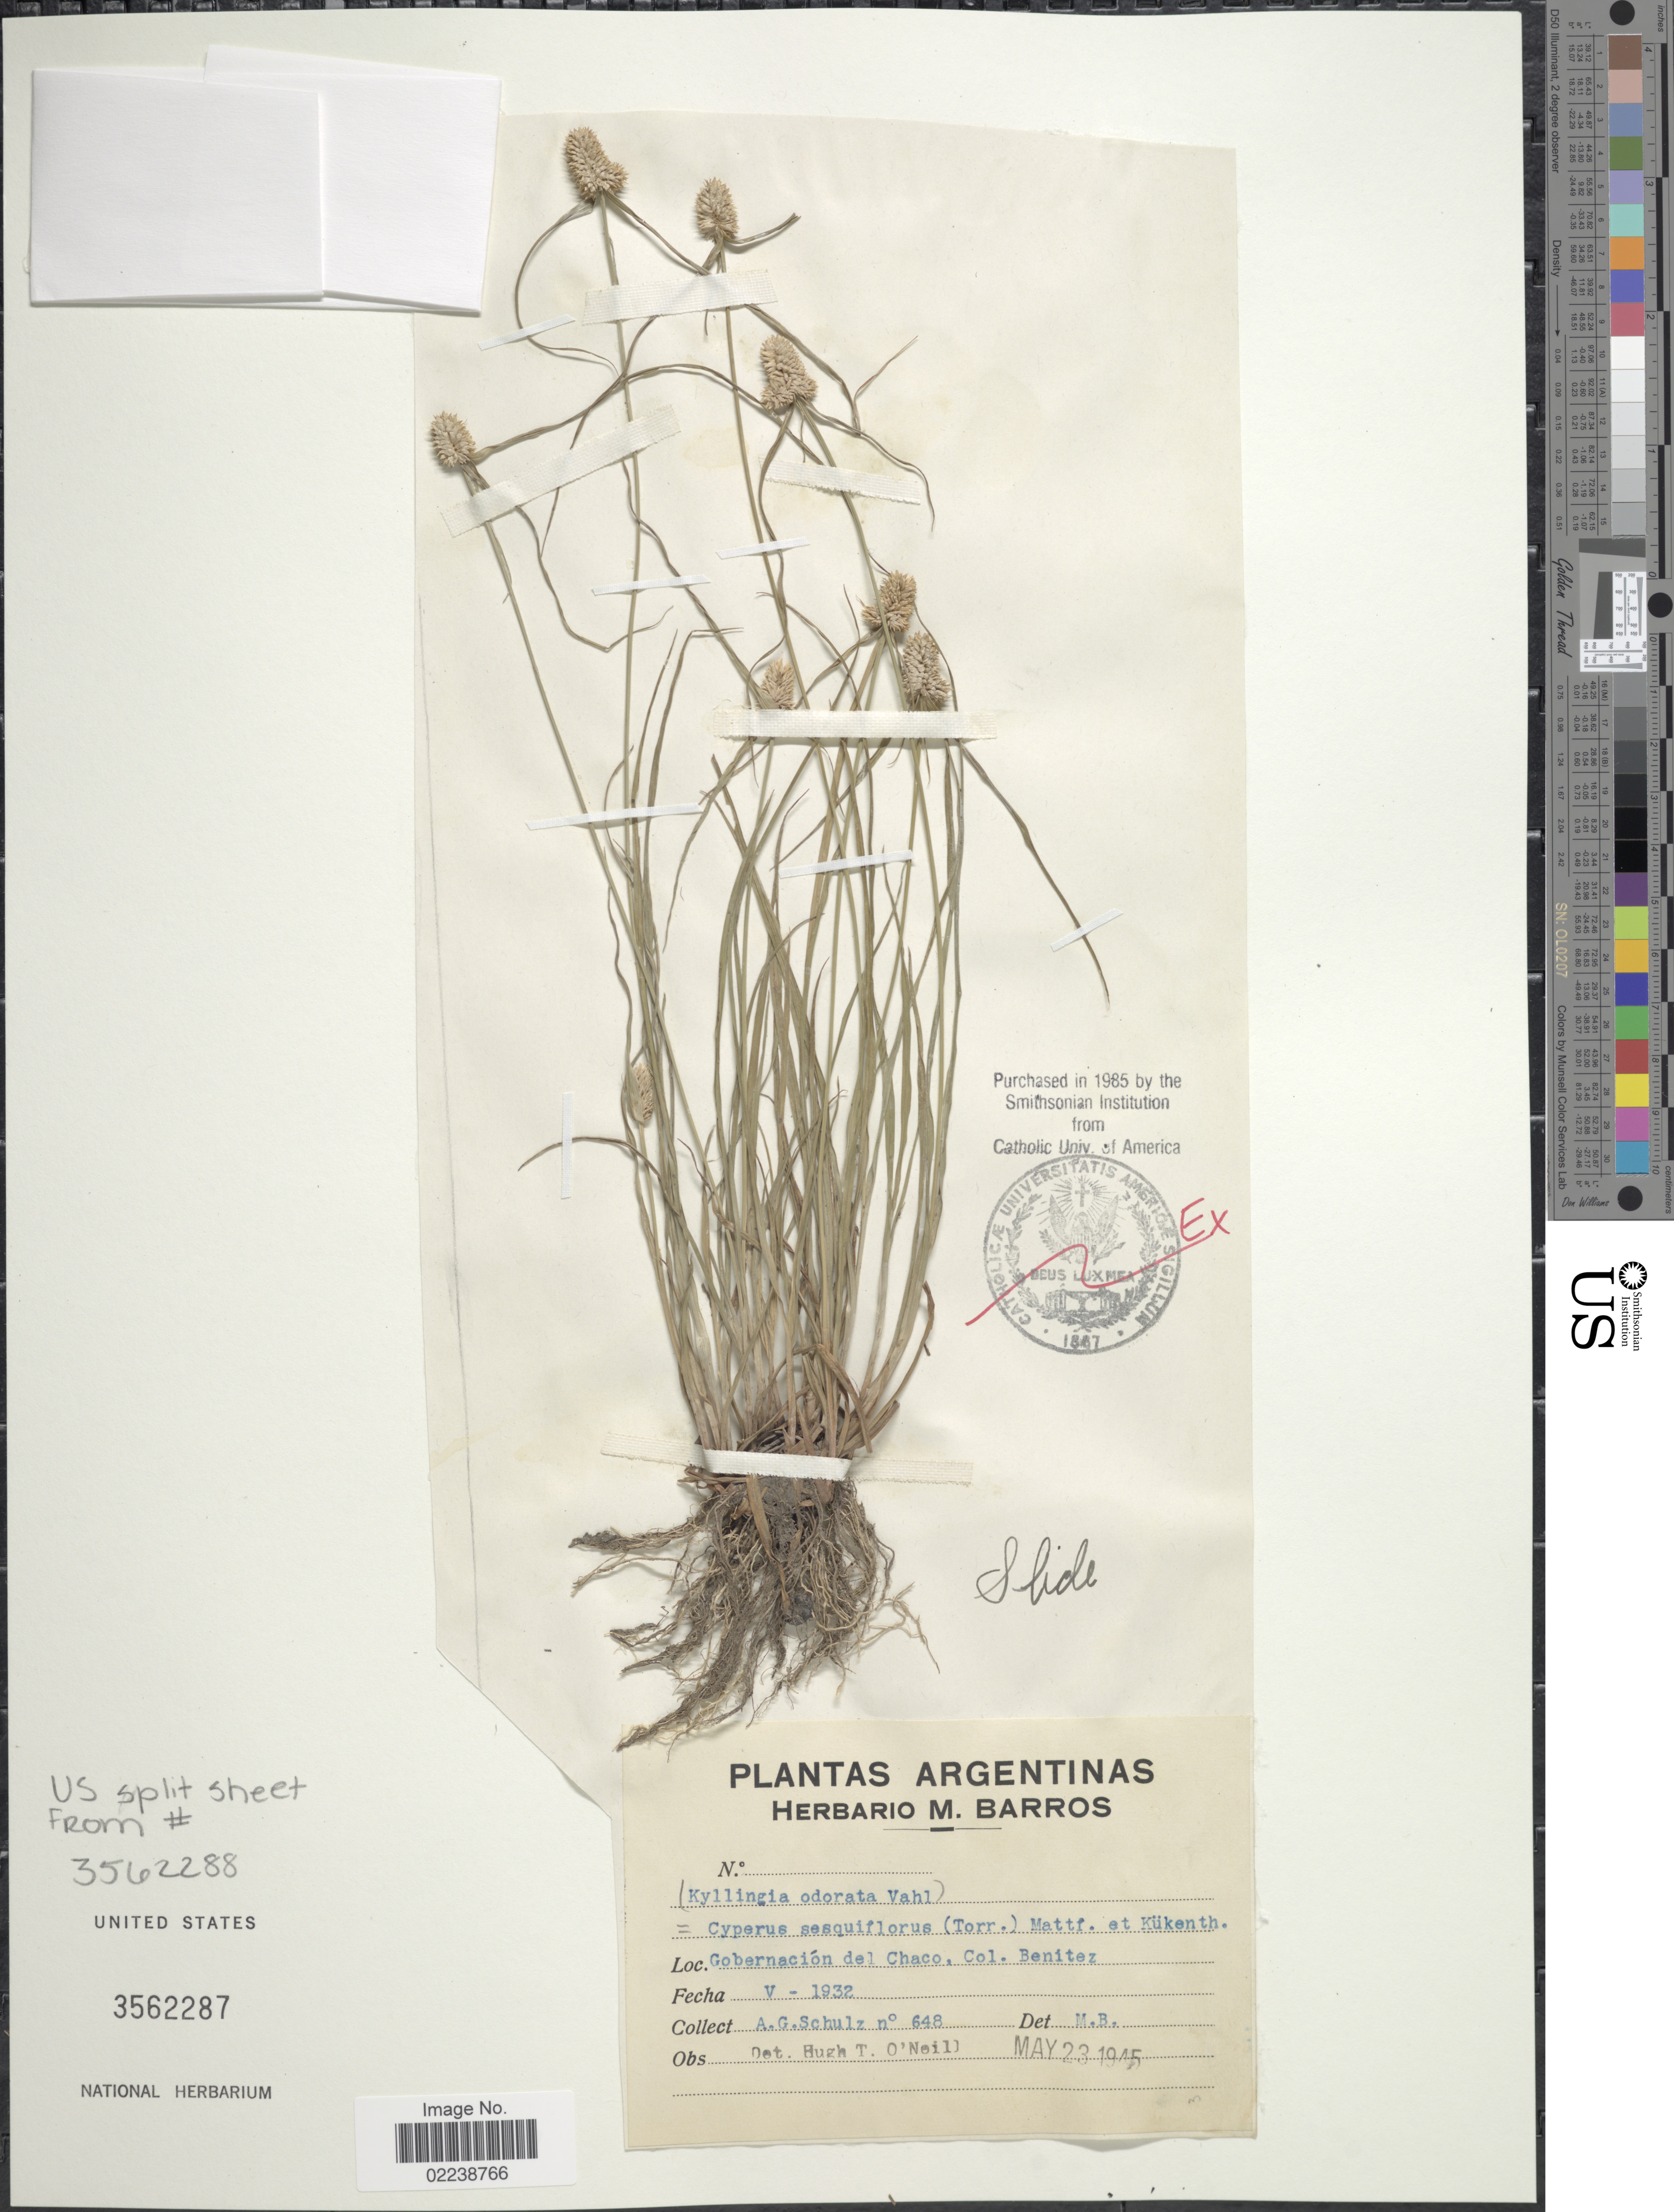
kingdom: Plantae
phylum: Tracheophyta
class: Liliopsida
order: Poales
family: Cyperaceae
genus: Cyperus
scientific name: Cyperus sesquiflorus subsp. sesquiflorus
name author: (Torr.) Mattf. & Kük.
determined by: Strong, M. T., (US), Smithsonian Institution - National Museum of Natural History (UNITED STATES)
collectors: A. G. Schulz & Benitez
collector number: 648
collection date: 1932-05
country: Argentina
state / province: Chaco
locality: Gobernacion del Chaco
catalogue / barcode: US 3562287